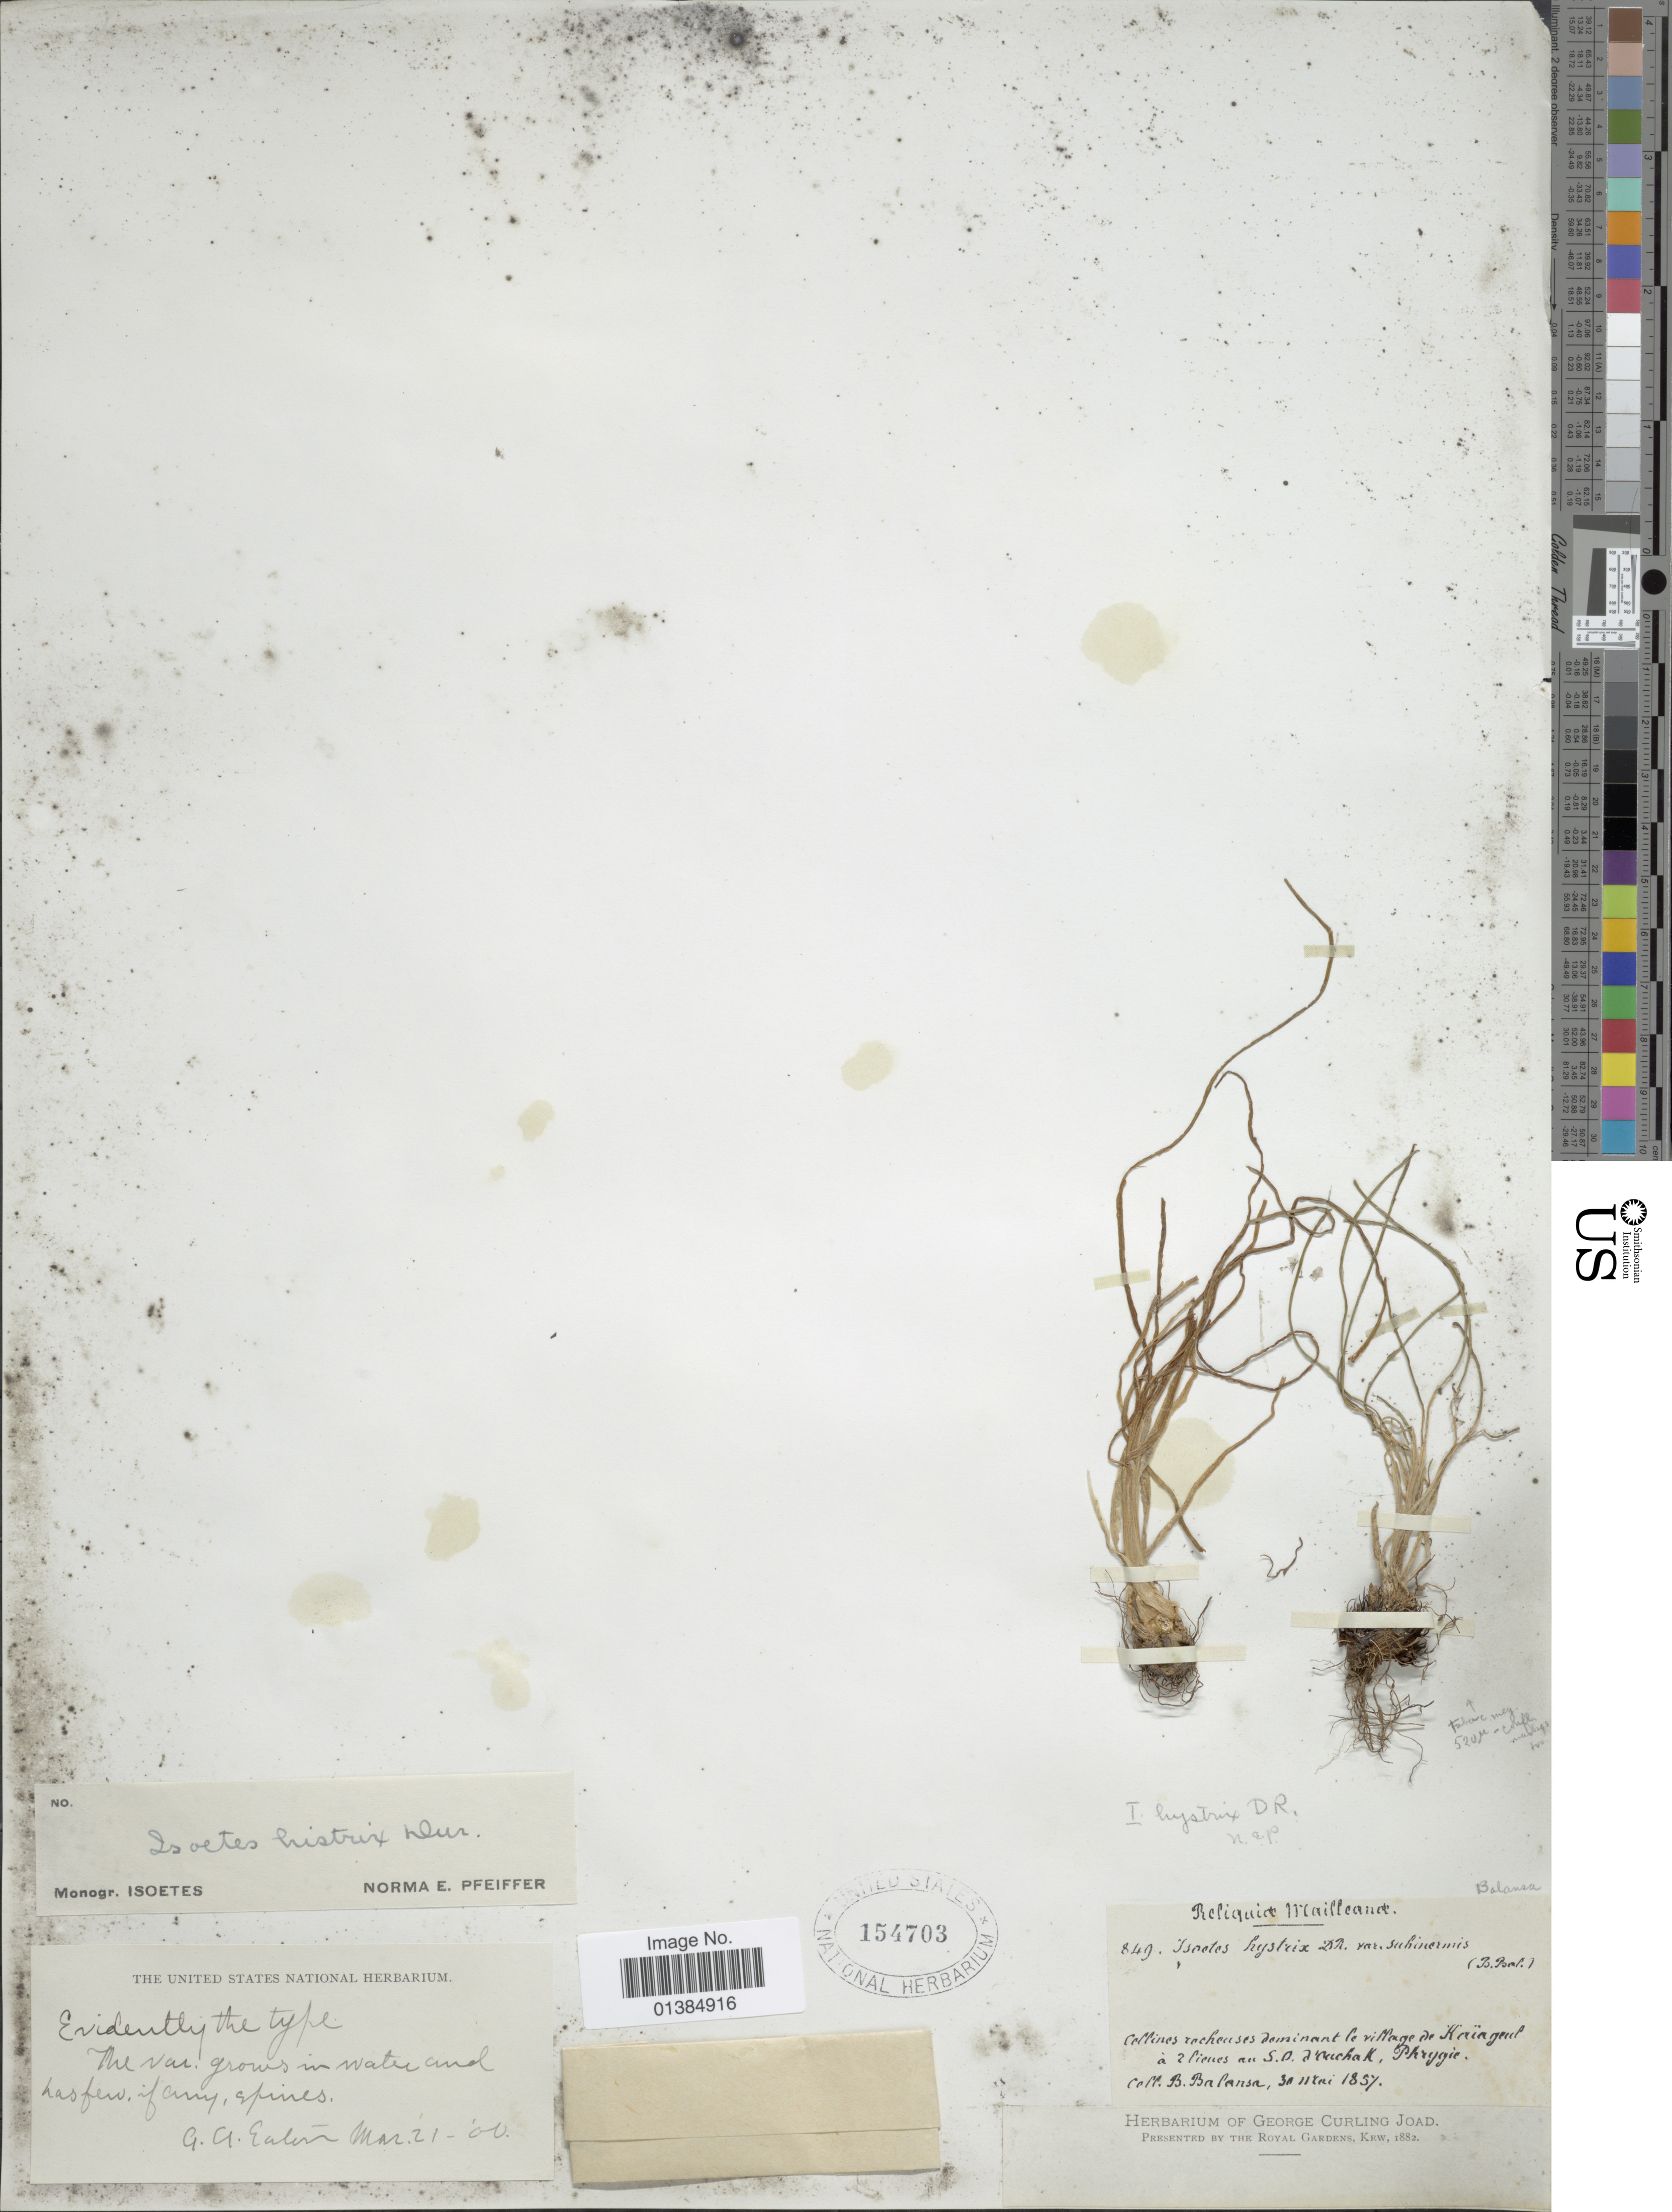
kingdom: Plantae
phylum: Tracheophyta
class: Lycopodiopsida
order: Isoetales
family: Isoetaceae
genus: Isoetes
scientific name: Isoetes histrix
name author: Bory & Durieu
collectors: B. Balansa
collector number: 849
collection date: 1857-05-30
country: Turkey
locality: Reliquiae Mailleanae. Collines rocheuses dominant le village de Kaïageul à 2 lieues au S.O. , d'Ouchak, Phrygia.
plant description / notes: Label data (collection date & locality) are identical to those of Balansa 1327, which is the type of Isoetes hystrix var. phrygia Boiss. (1884, Fl. Orient. 5: 748). Protologue does not cite Balansa 849; possibly uncited original material of that name?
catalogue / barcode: US 154703